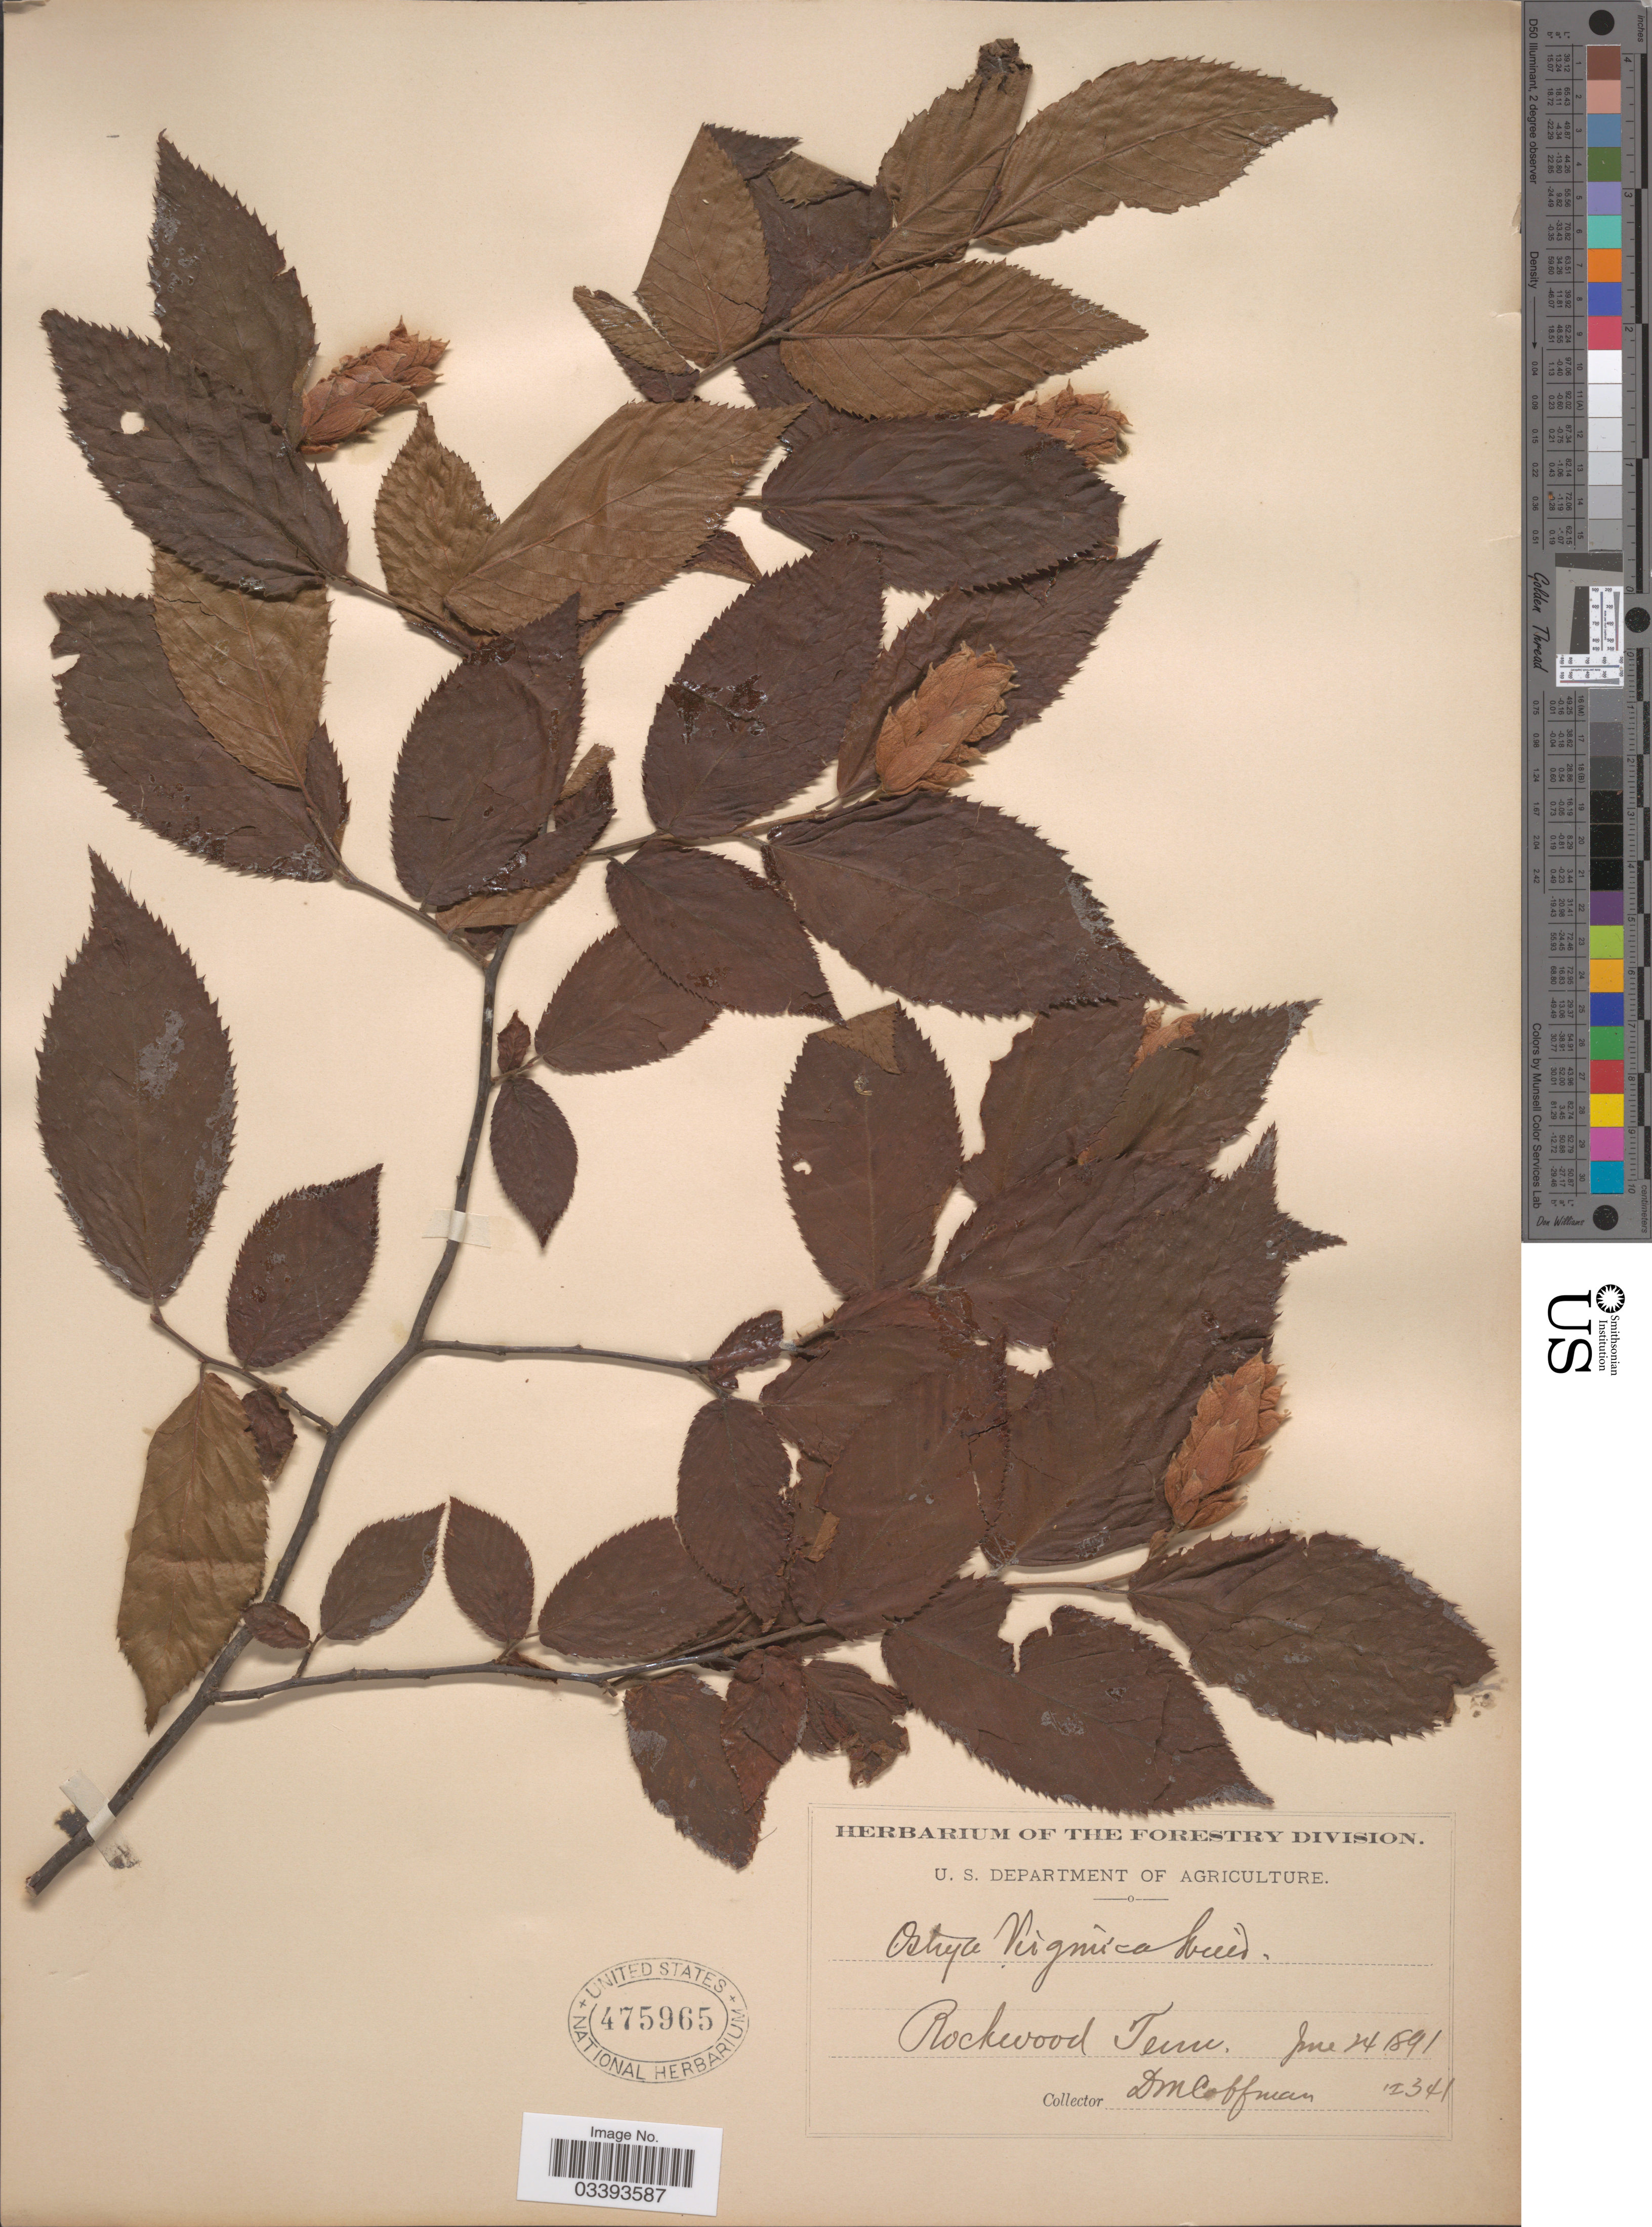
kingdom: Plantae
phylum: Tracheophyta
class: Magnoliopsida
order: Fagales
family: Betulaceae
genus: Ostrya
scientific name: Ostrya virginiana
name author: (Mill.) K. Koch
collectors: D. M. Coffman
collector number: I341*?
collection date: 1891-06-24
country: United States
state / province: Tennessee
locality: Rockwood Tenn.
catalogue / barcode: US 475965